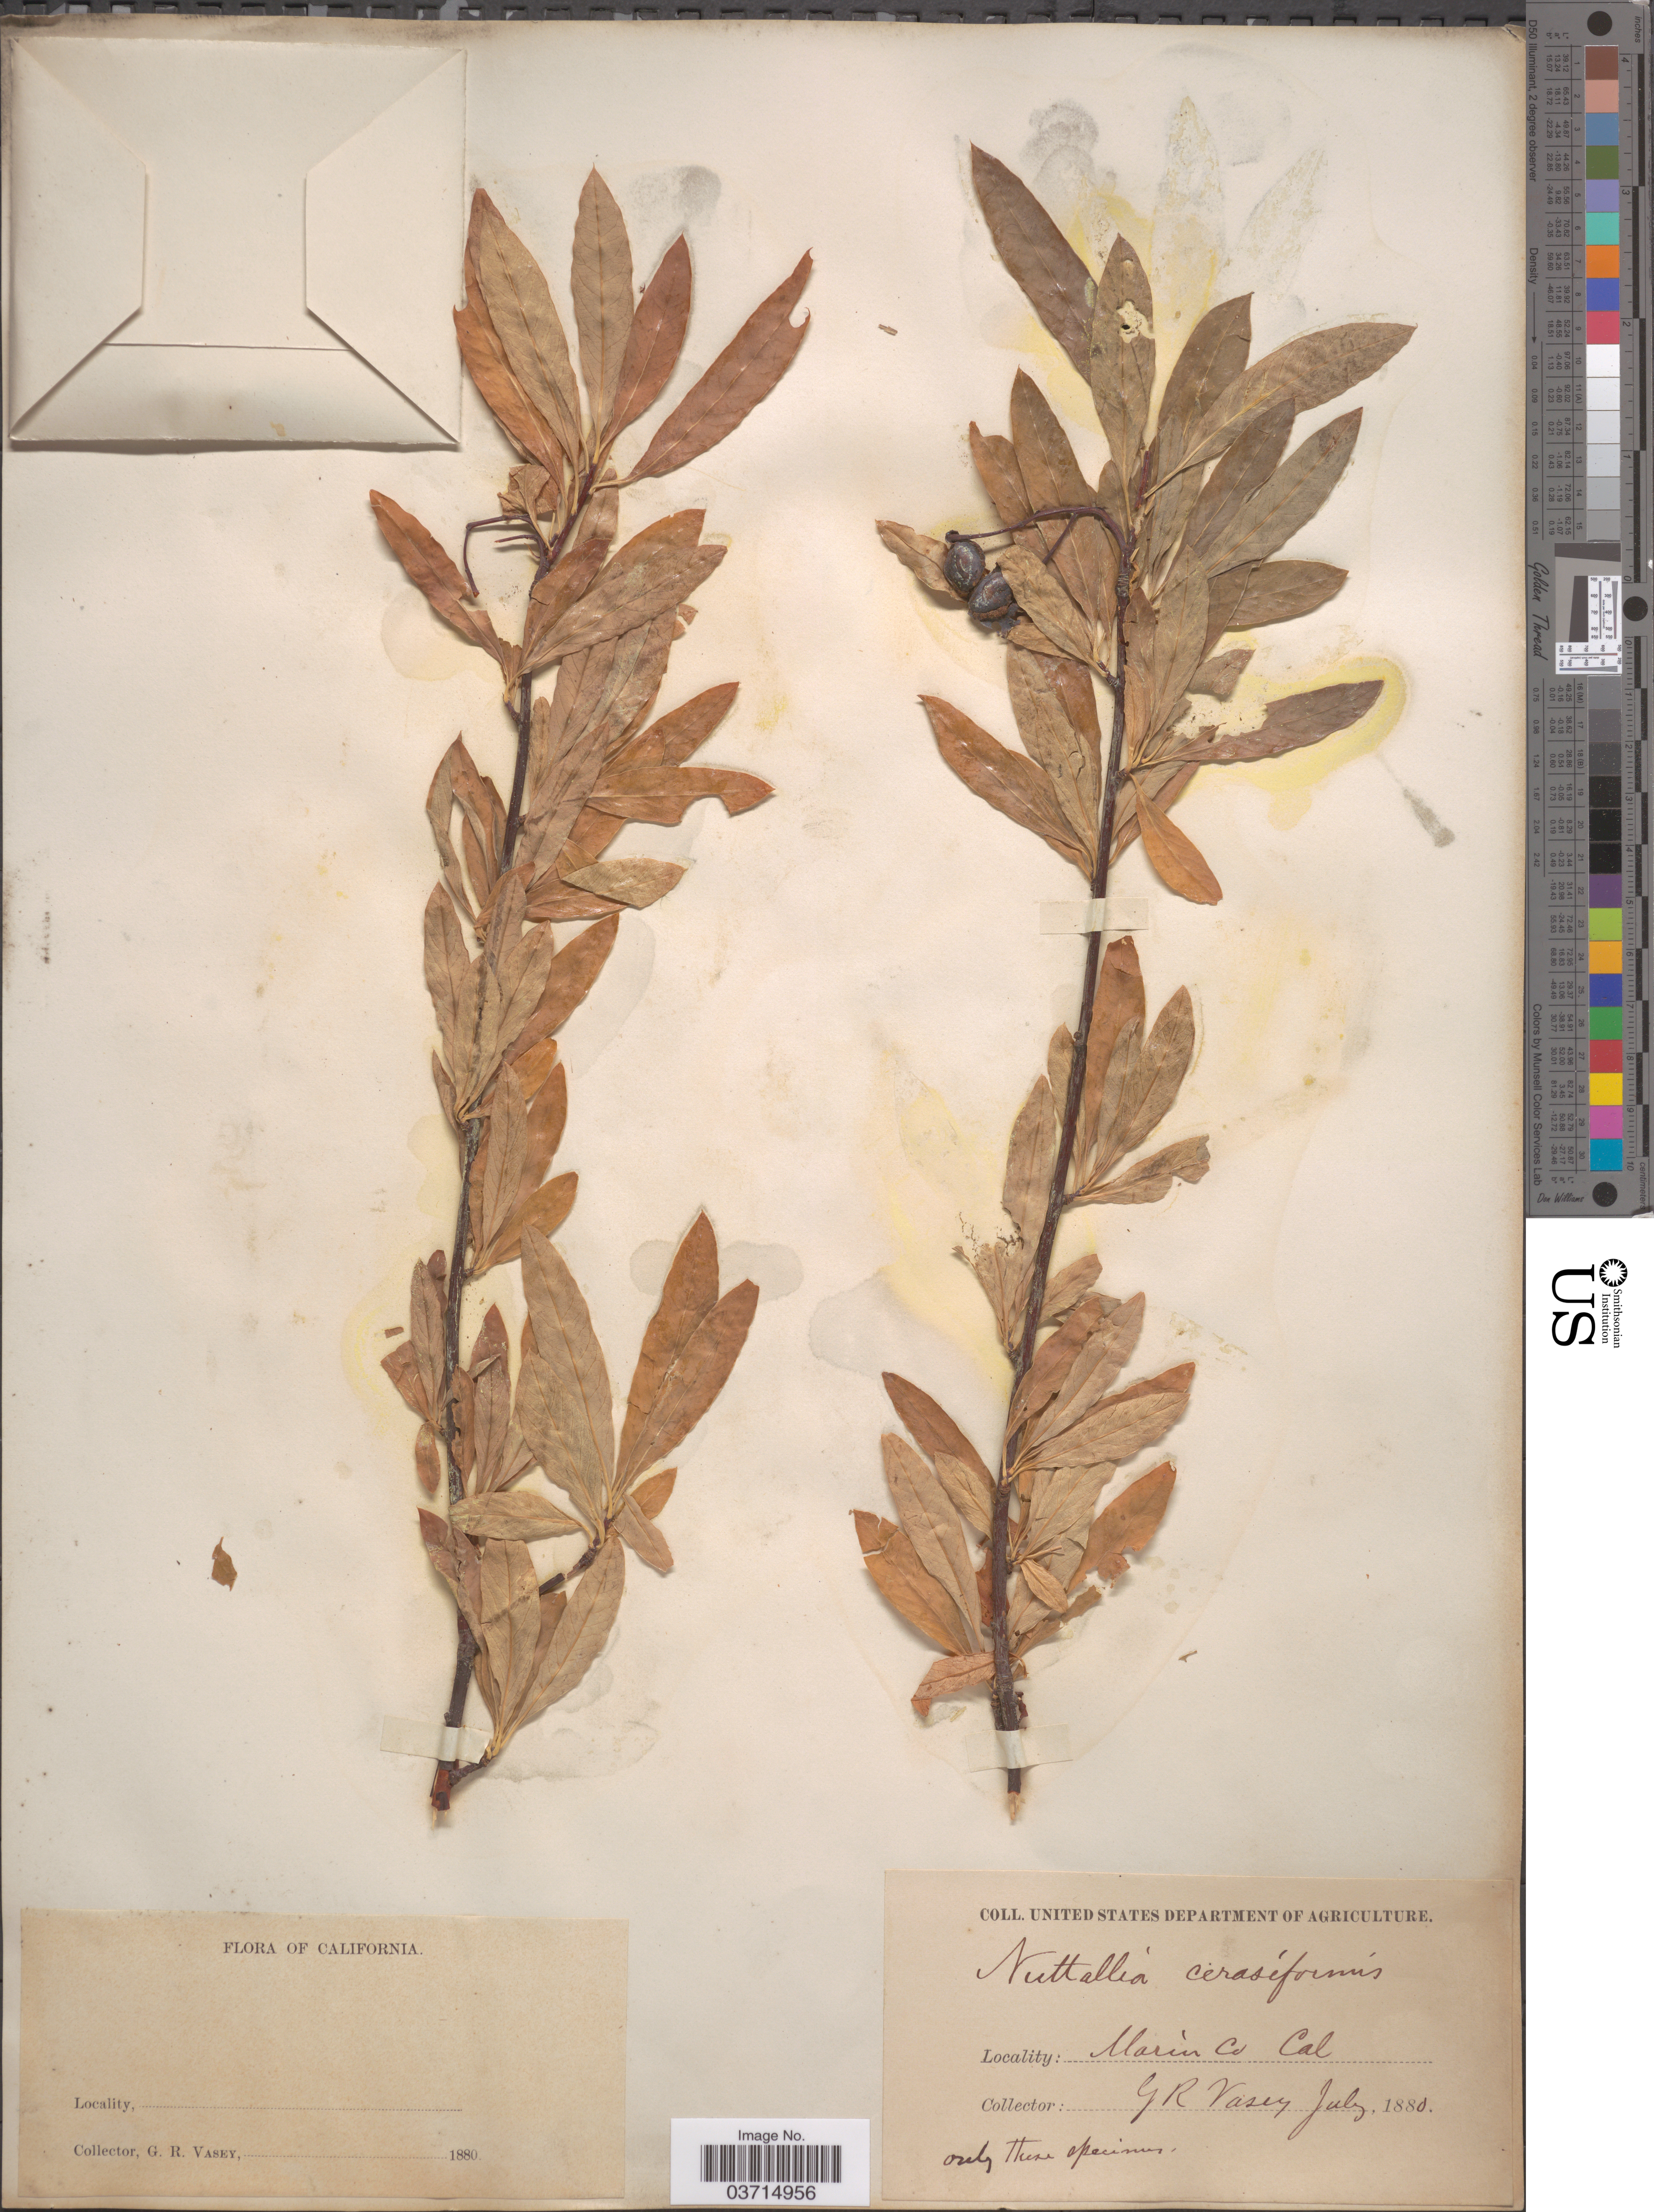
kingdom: Plantae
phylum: Tracheophyta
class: Magnoliopsida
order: Rosales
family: Rosaceae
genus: Oemleria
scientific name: Oemleria cerasiformis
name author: (Torr. & A. Gray ex Hook. & Arn.) J.W. Landon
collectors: G. R. Vasey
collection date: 1880-07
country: United States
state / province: California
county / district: Marin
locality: Marin Co.